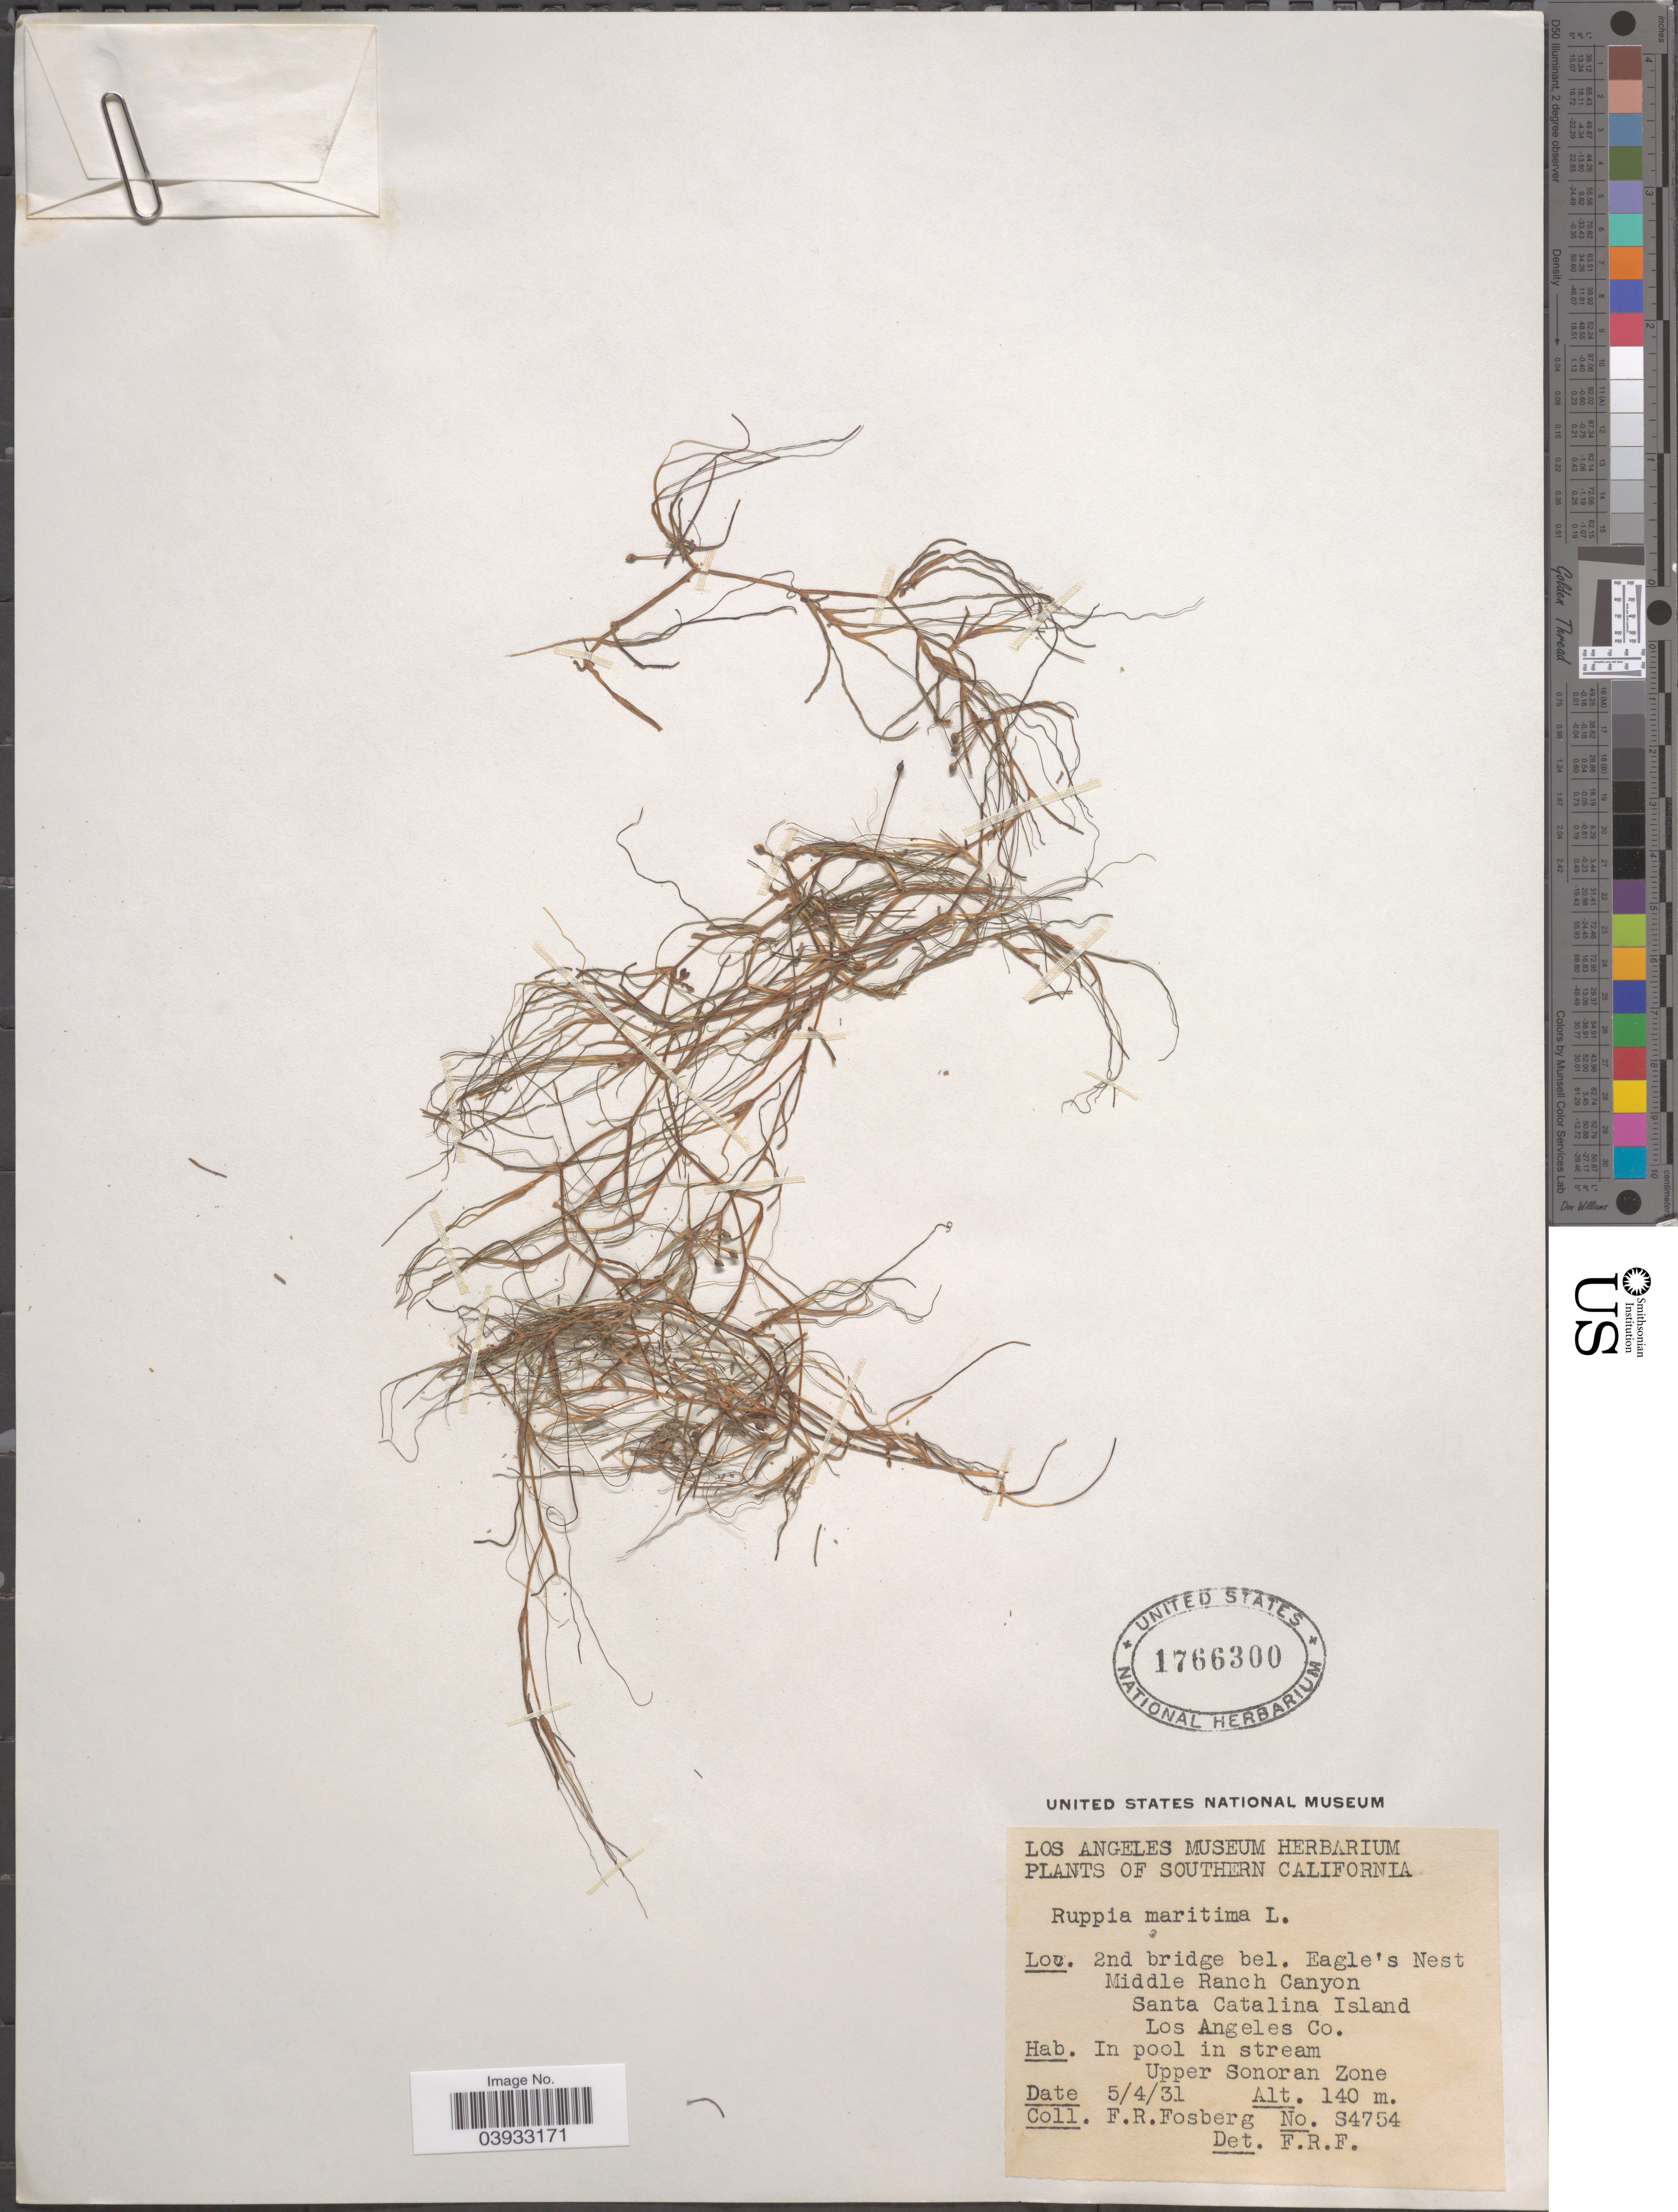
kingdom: Plantae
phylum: Tracheophyta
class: Liliopsida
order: Alismatales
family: Ruppiaceae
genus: Ruppia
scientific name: Ruppia maritima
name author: L.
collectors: F. R. Fosberg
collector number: S4754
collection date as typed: Transcribed d/m/y: 4/5/31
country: United States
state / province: California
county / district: Los Angeles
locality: Southern California. 2nd bridge bel. Eagle's Nest Middle Ranch Canyon. Santa Catalina Island. Los Angeles Co. In pool in stream Upper Sonoran Zone.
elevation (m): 140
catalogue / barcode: US 1766300